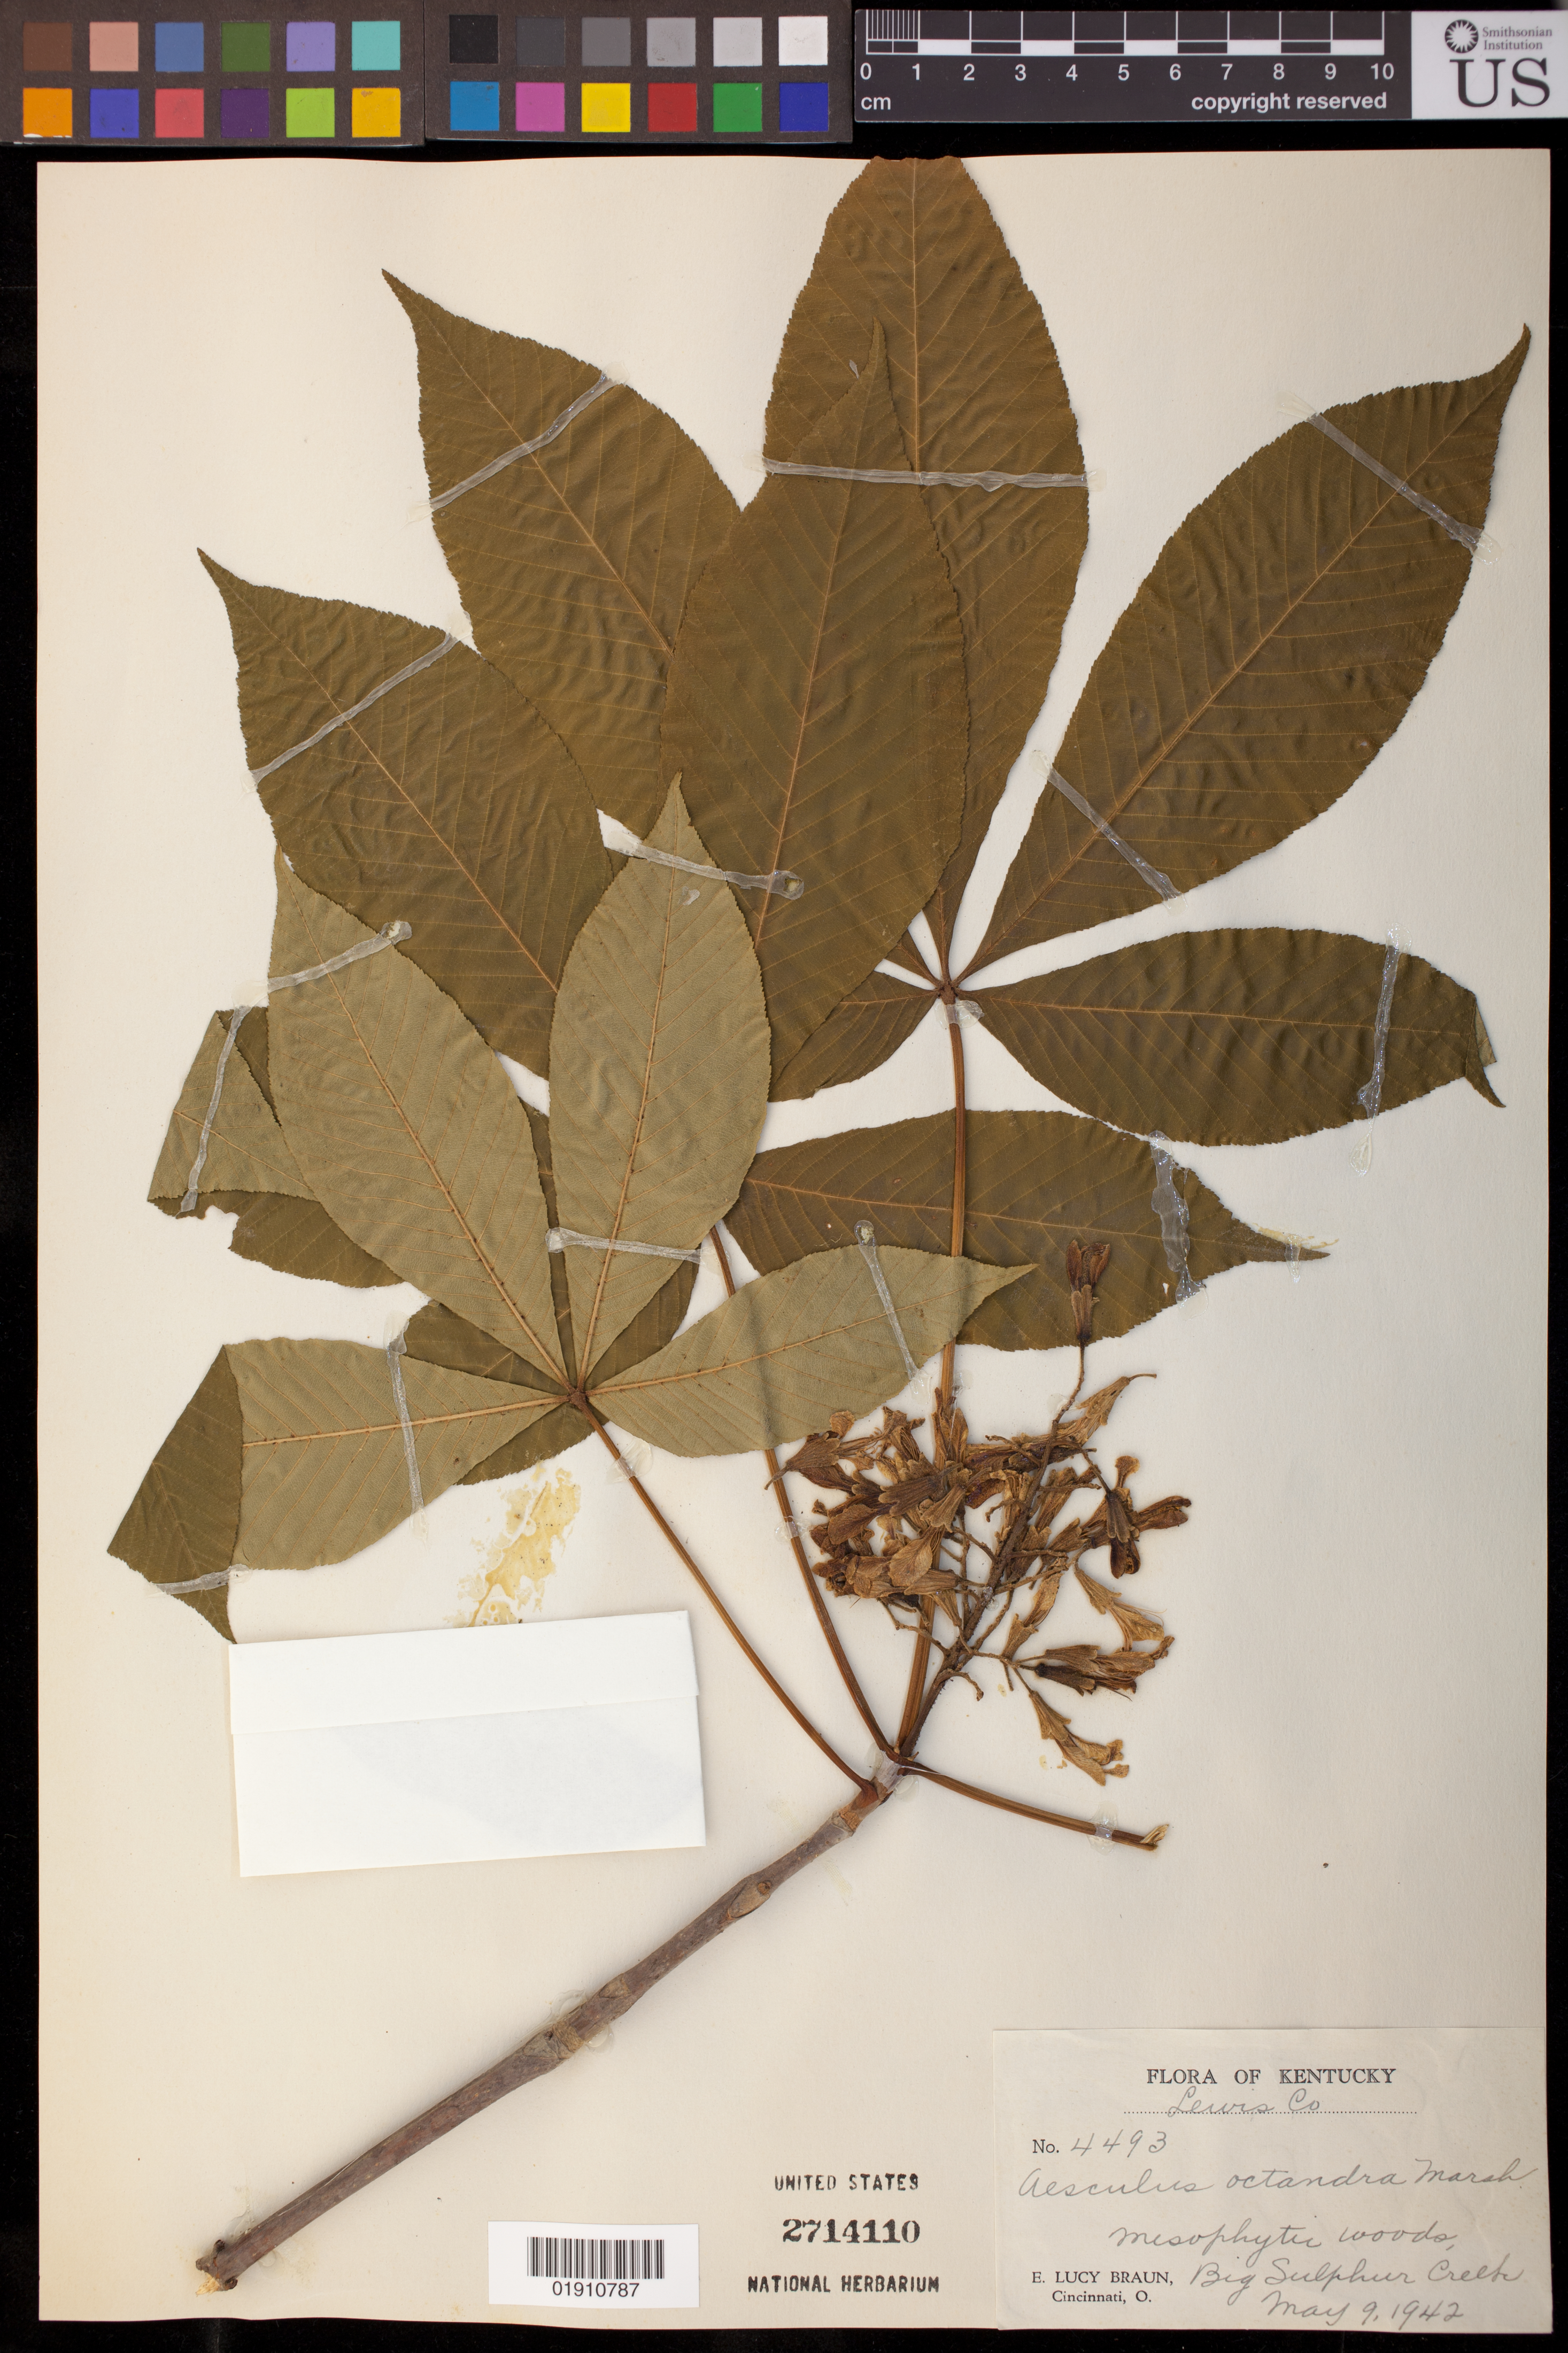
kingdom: Plantae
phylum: Tracheophyta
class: Magnoliopsida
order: Sapindales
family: Sapindaceae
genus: Aesculus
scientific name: Aesculus octandra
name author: Marshall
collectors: E. L. Braun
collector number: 4493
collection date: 1942-05-09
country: United States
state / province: Kentucky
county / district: Monroe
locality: Big Sulphur Creek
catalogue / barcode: US 2714110